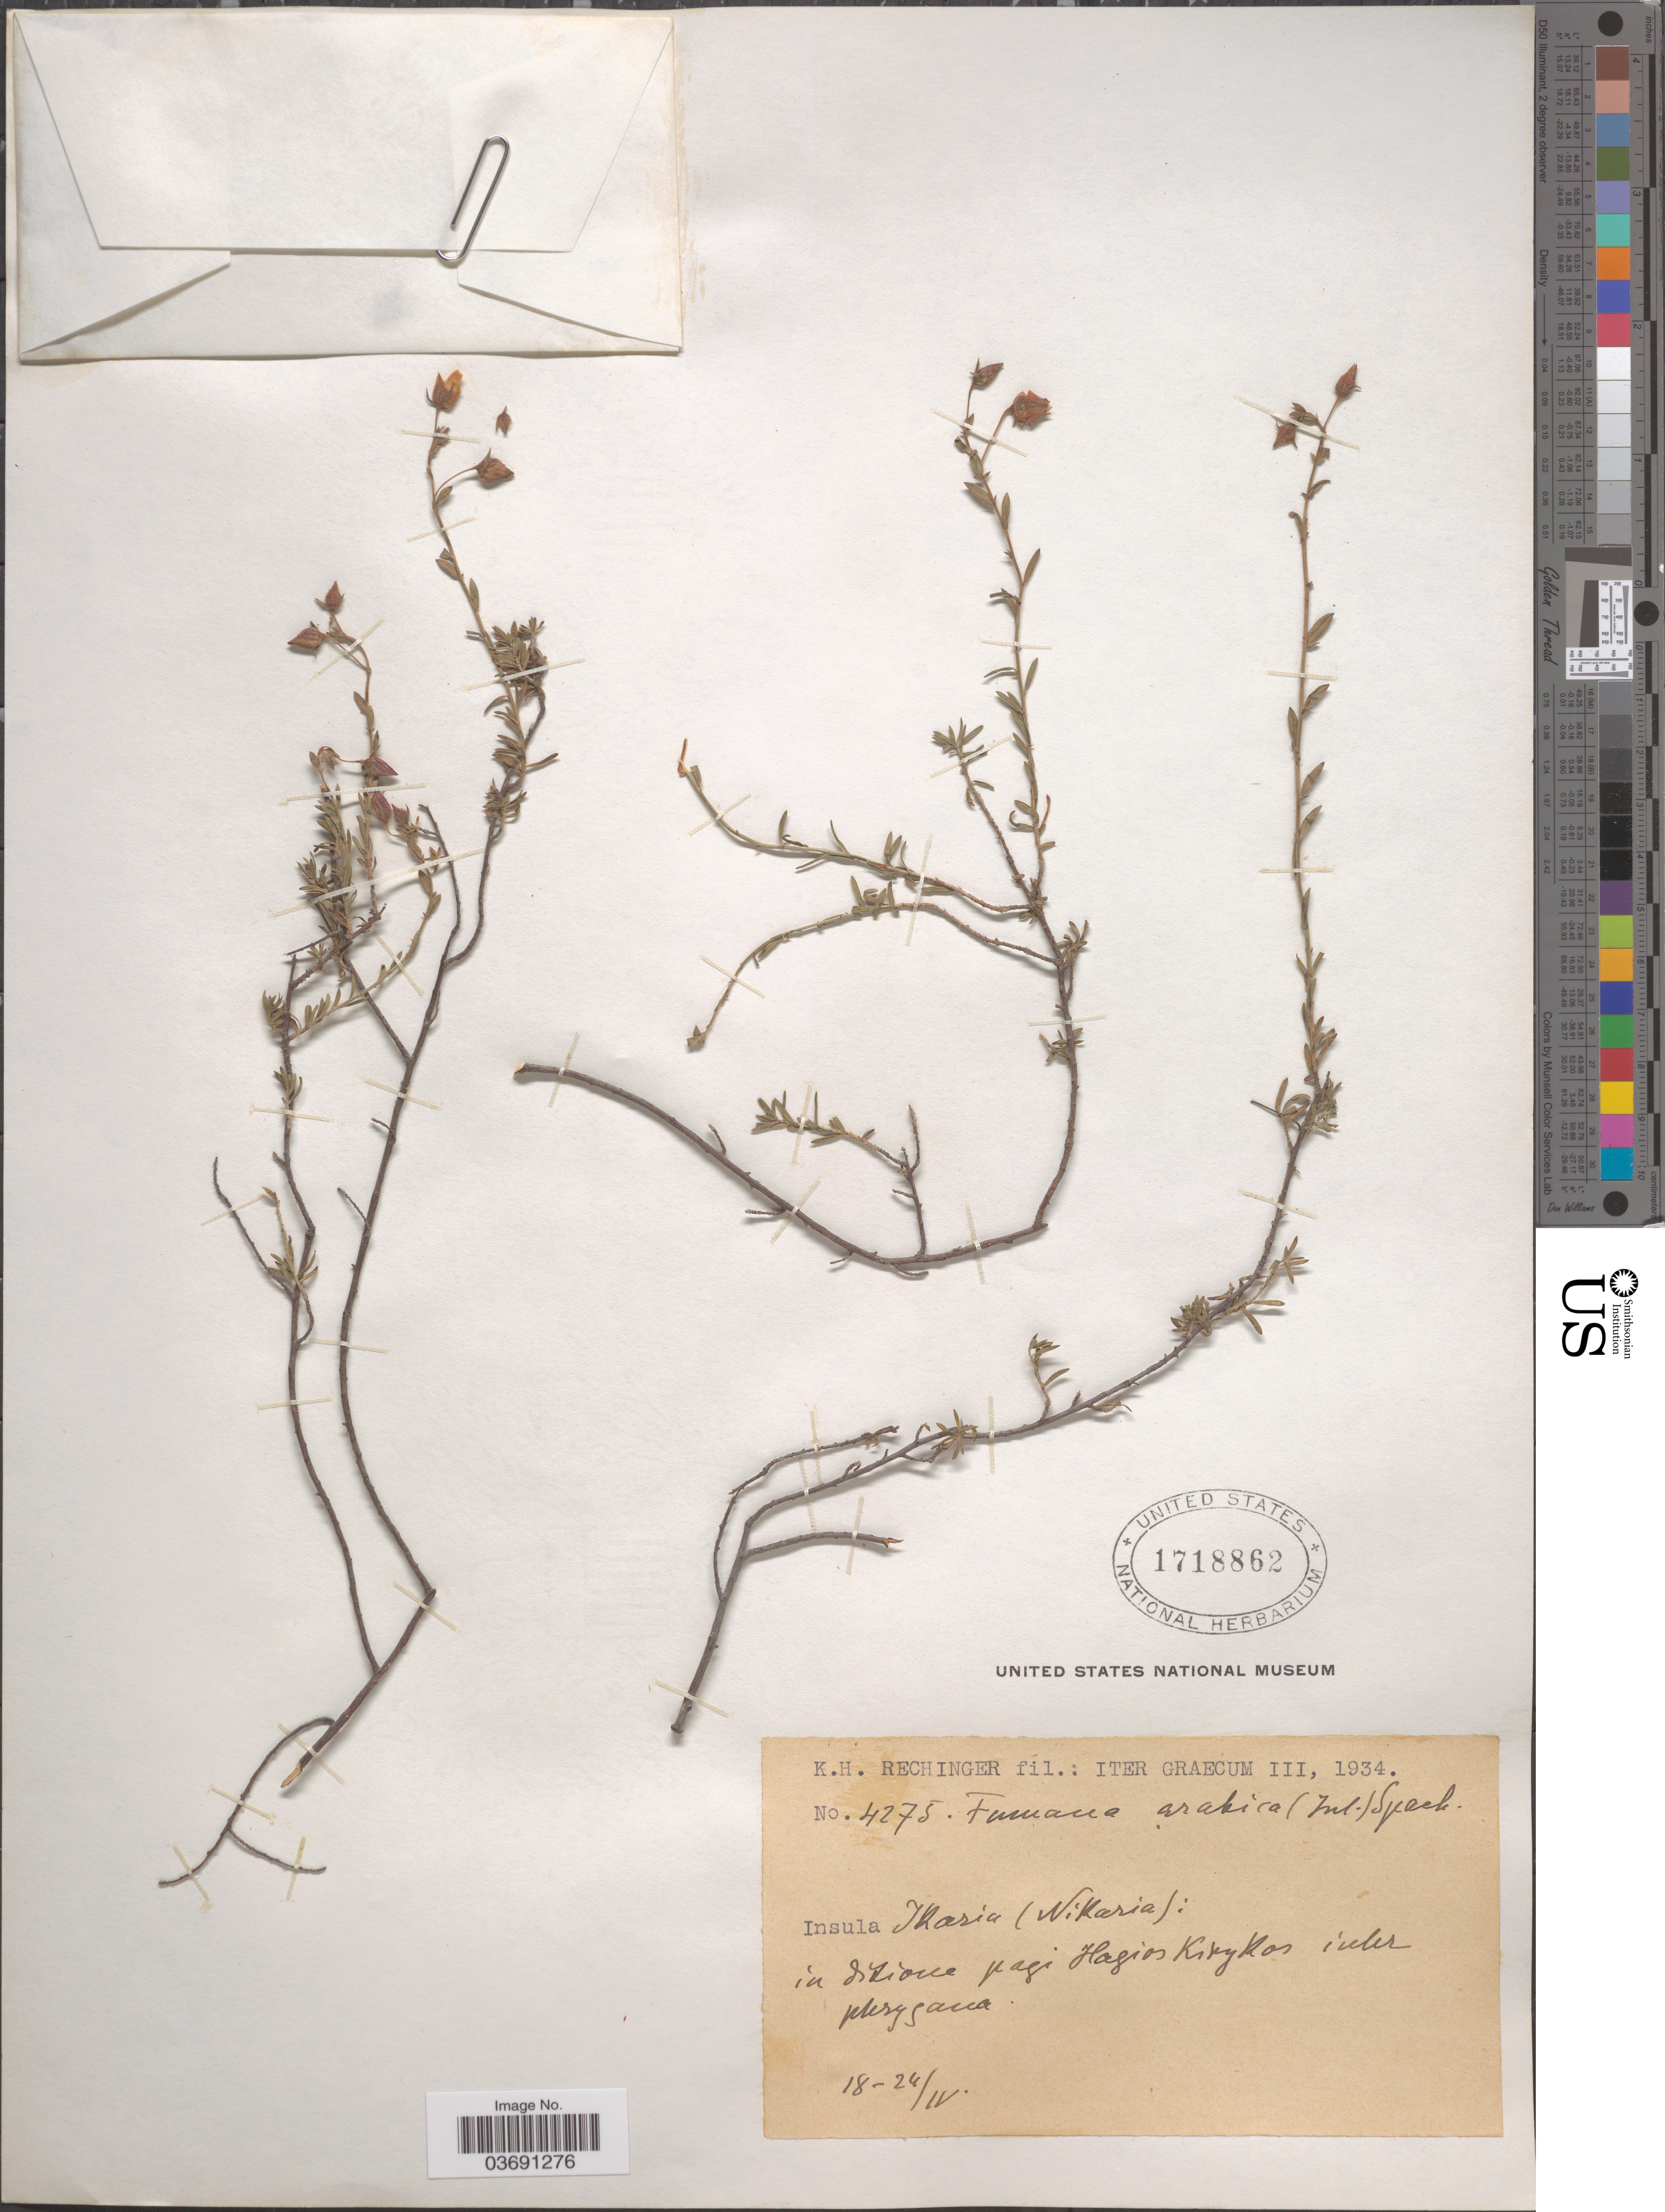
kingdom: Plantae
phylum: Tracheophyta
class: Magnoliopsida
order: Malvales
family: Cistaceae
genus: Fumana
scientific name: Fumana arabica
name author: (L.) Spach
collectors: K. H. Rechinger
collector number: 4275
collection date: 1934-04-18/1934-04-24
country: Greece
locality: Iter Graecum III. Insula Ikaria (Nikaria): in ditione pagi Hagios Kirykos inter phrygana.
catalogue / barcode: US 1718862